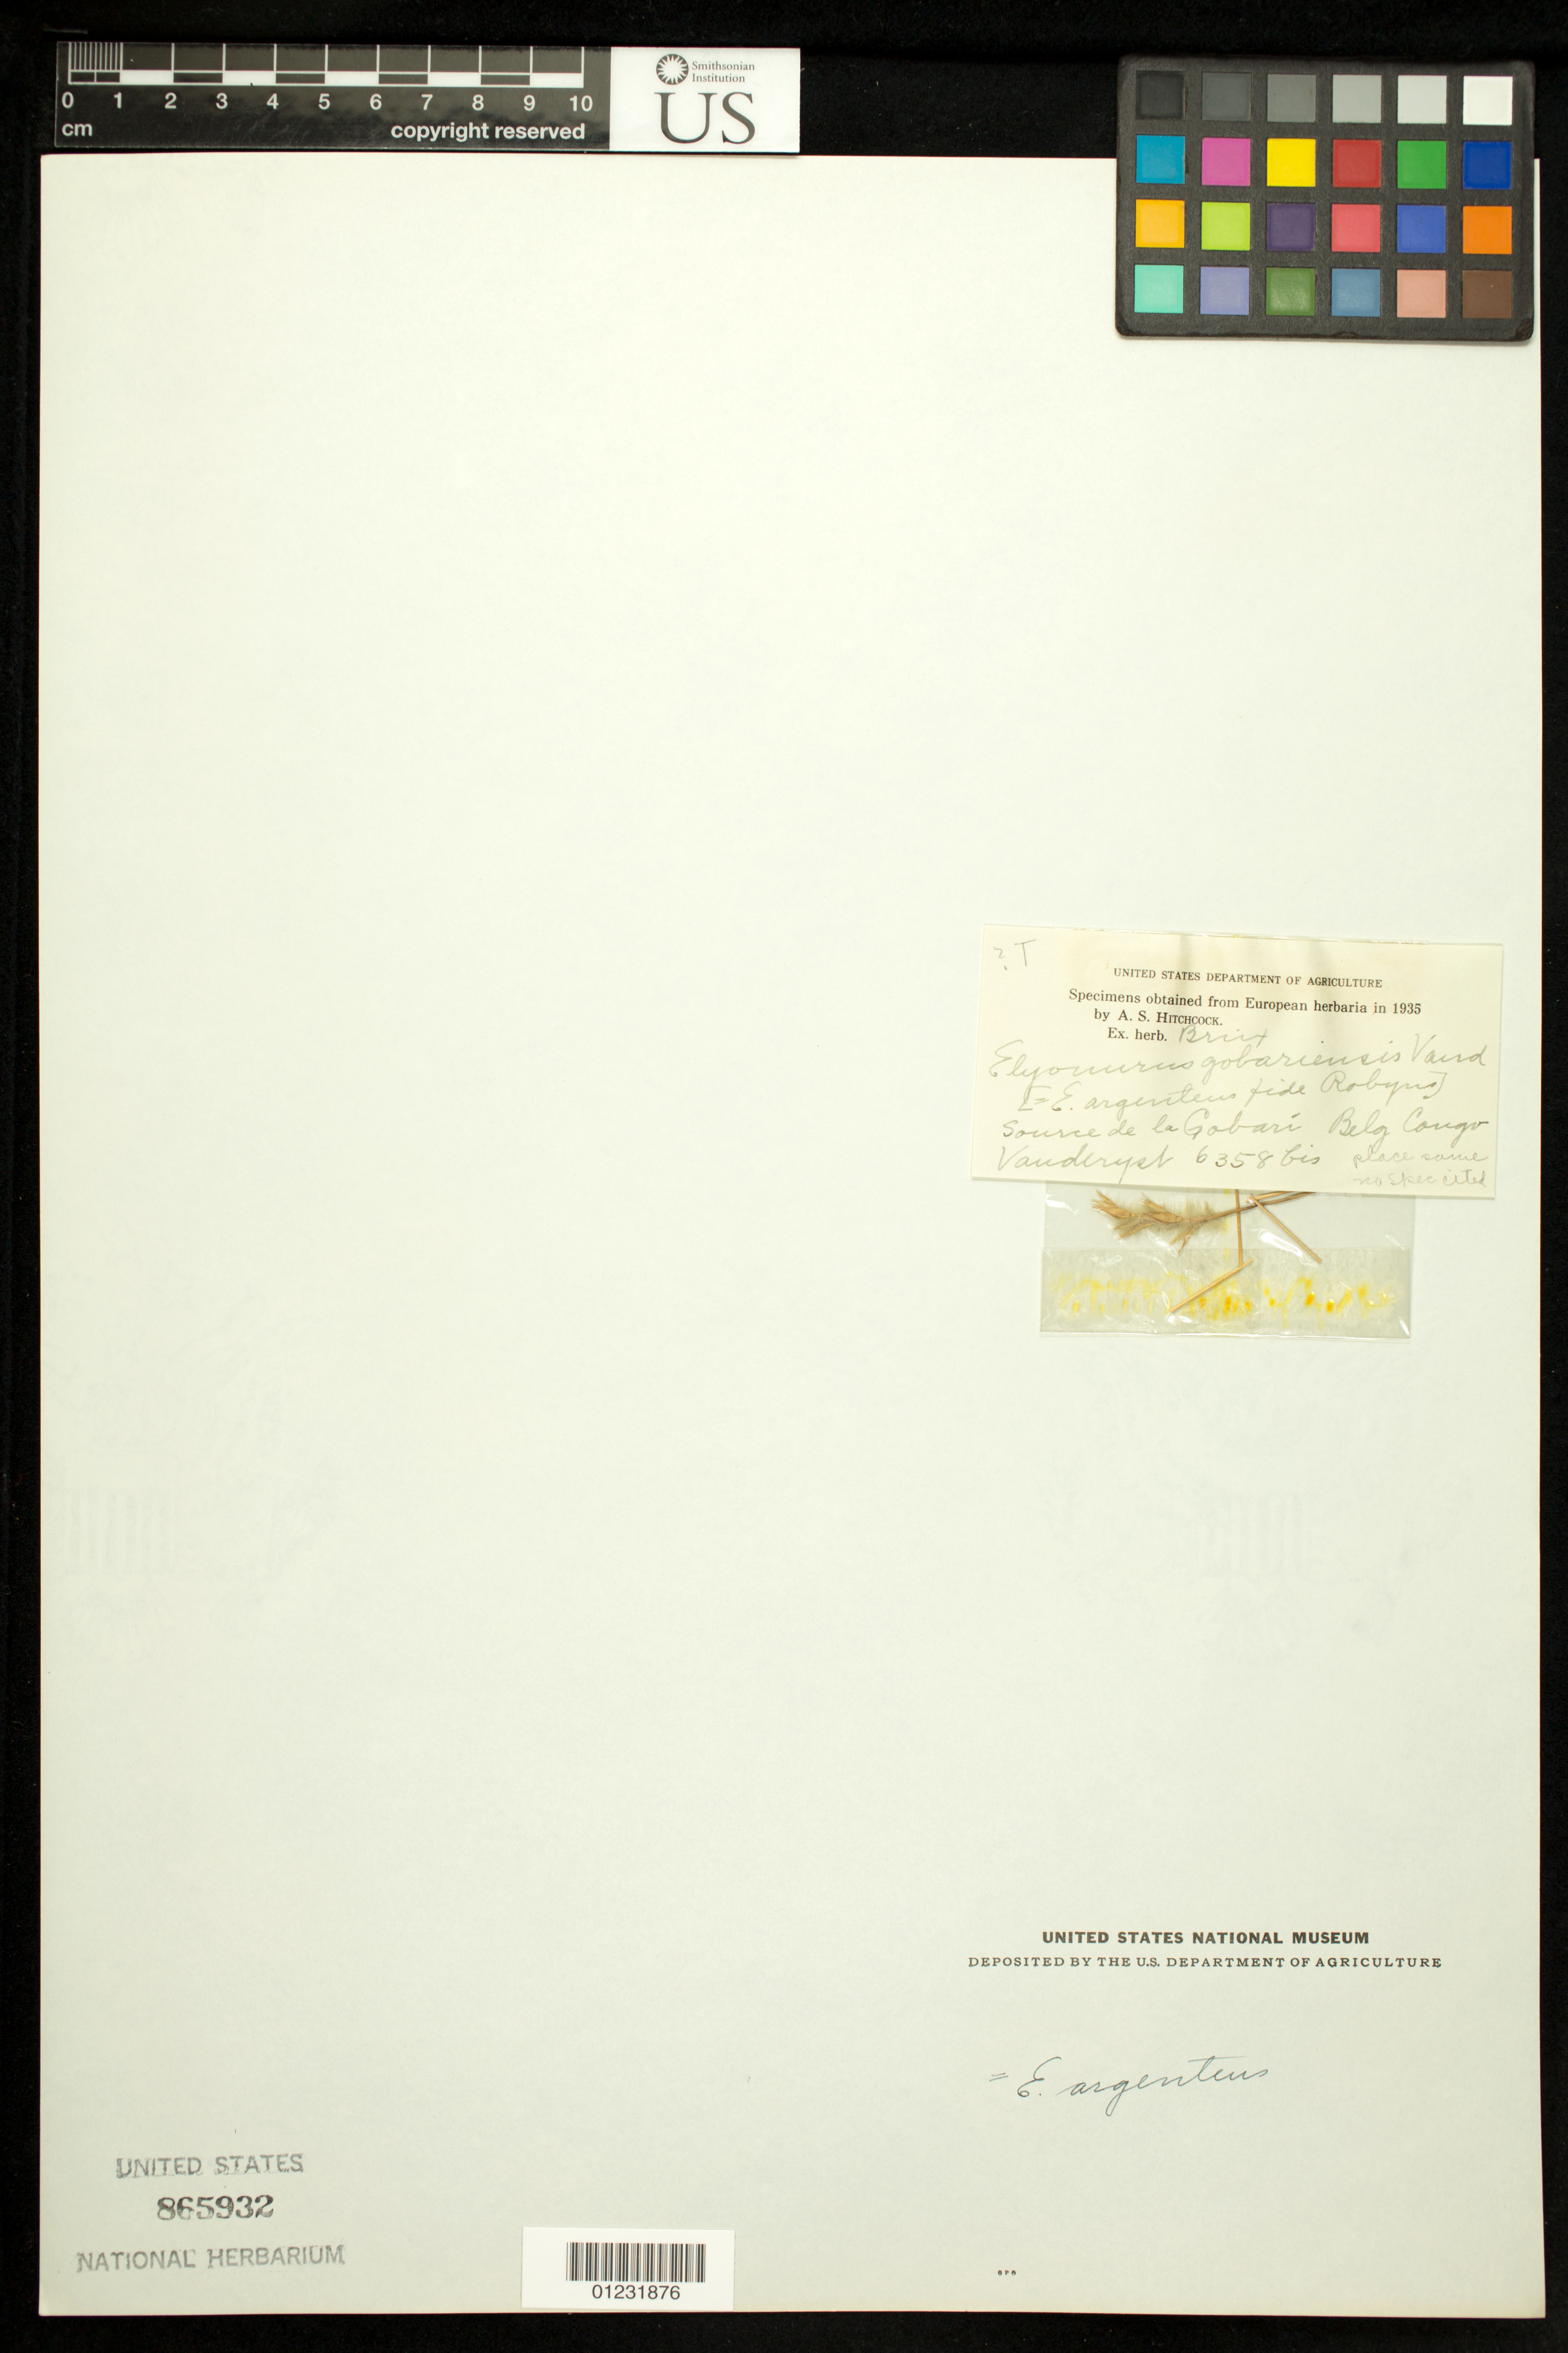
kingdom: Plantae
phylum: Tracheophyta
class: Liliopsida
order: Poales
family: Poaceae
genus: Elionurus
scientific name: Elionurus gobariensis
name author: Vanderyst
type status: Type Collection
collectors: H. J. R. Vanderyst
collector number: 6358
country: Congo, Democratic Republic of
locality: Belg. Congo, source de la Gobari .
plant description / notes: Fragmentary material of type specimen ex herb. Bruxelles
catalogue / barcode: US 865932